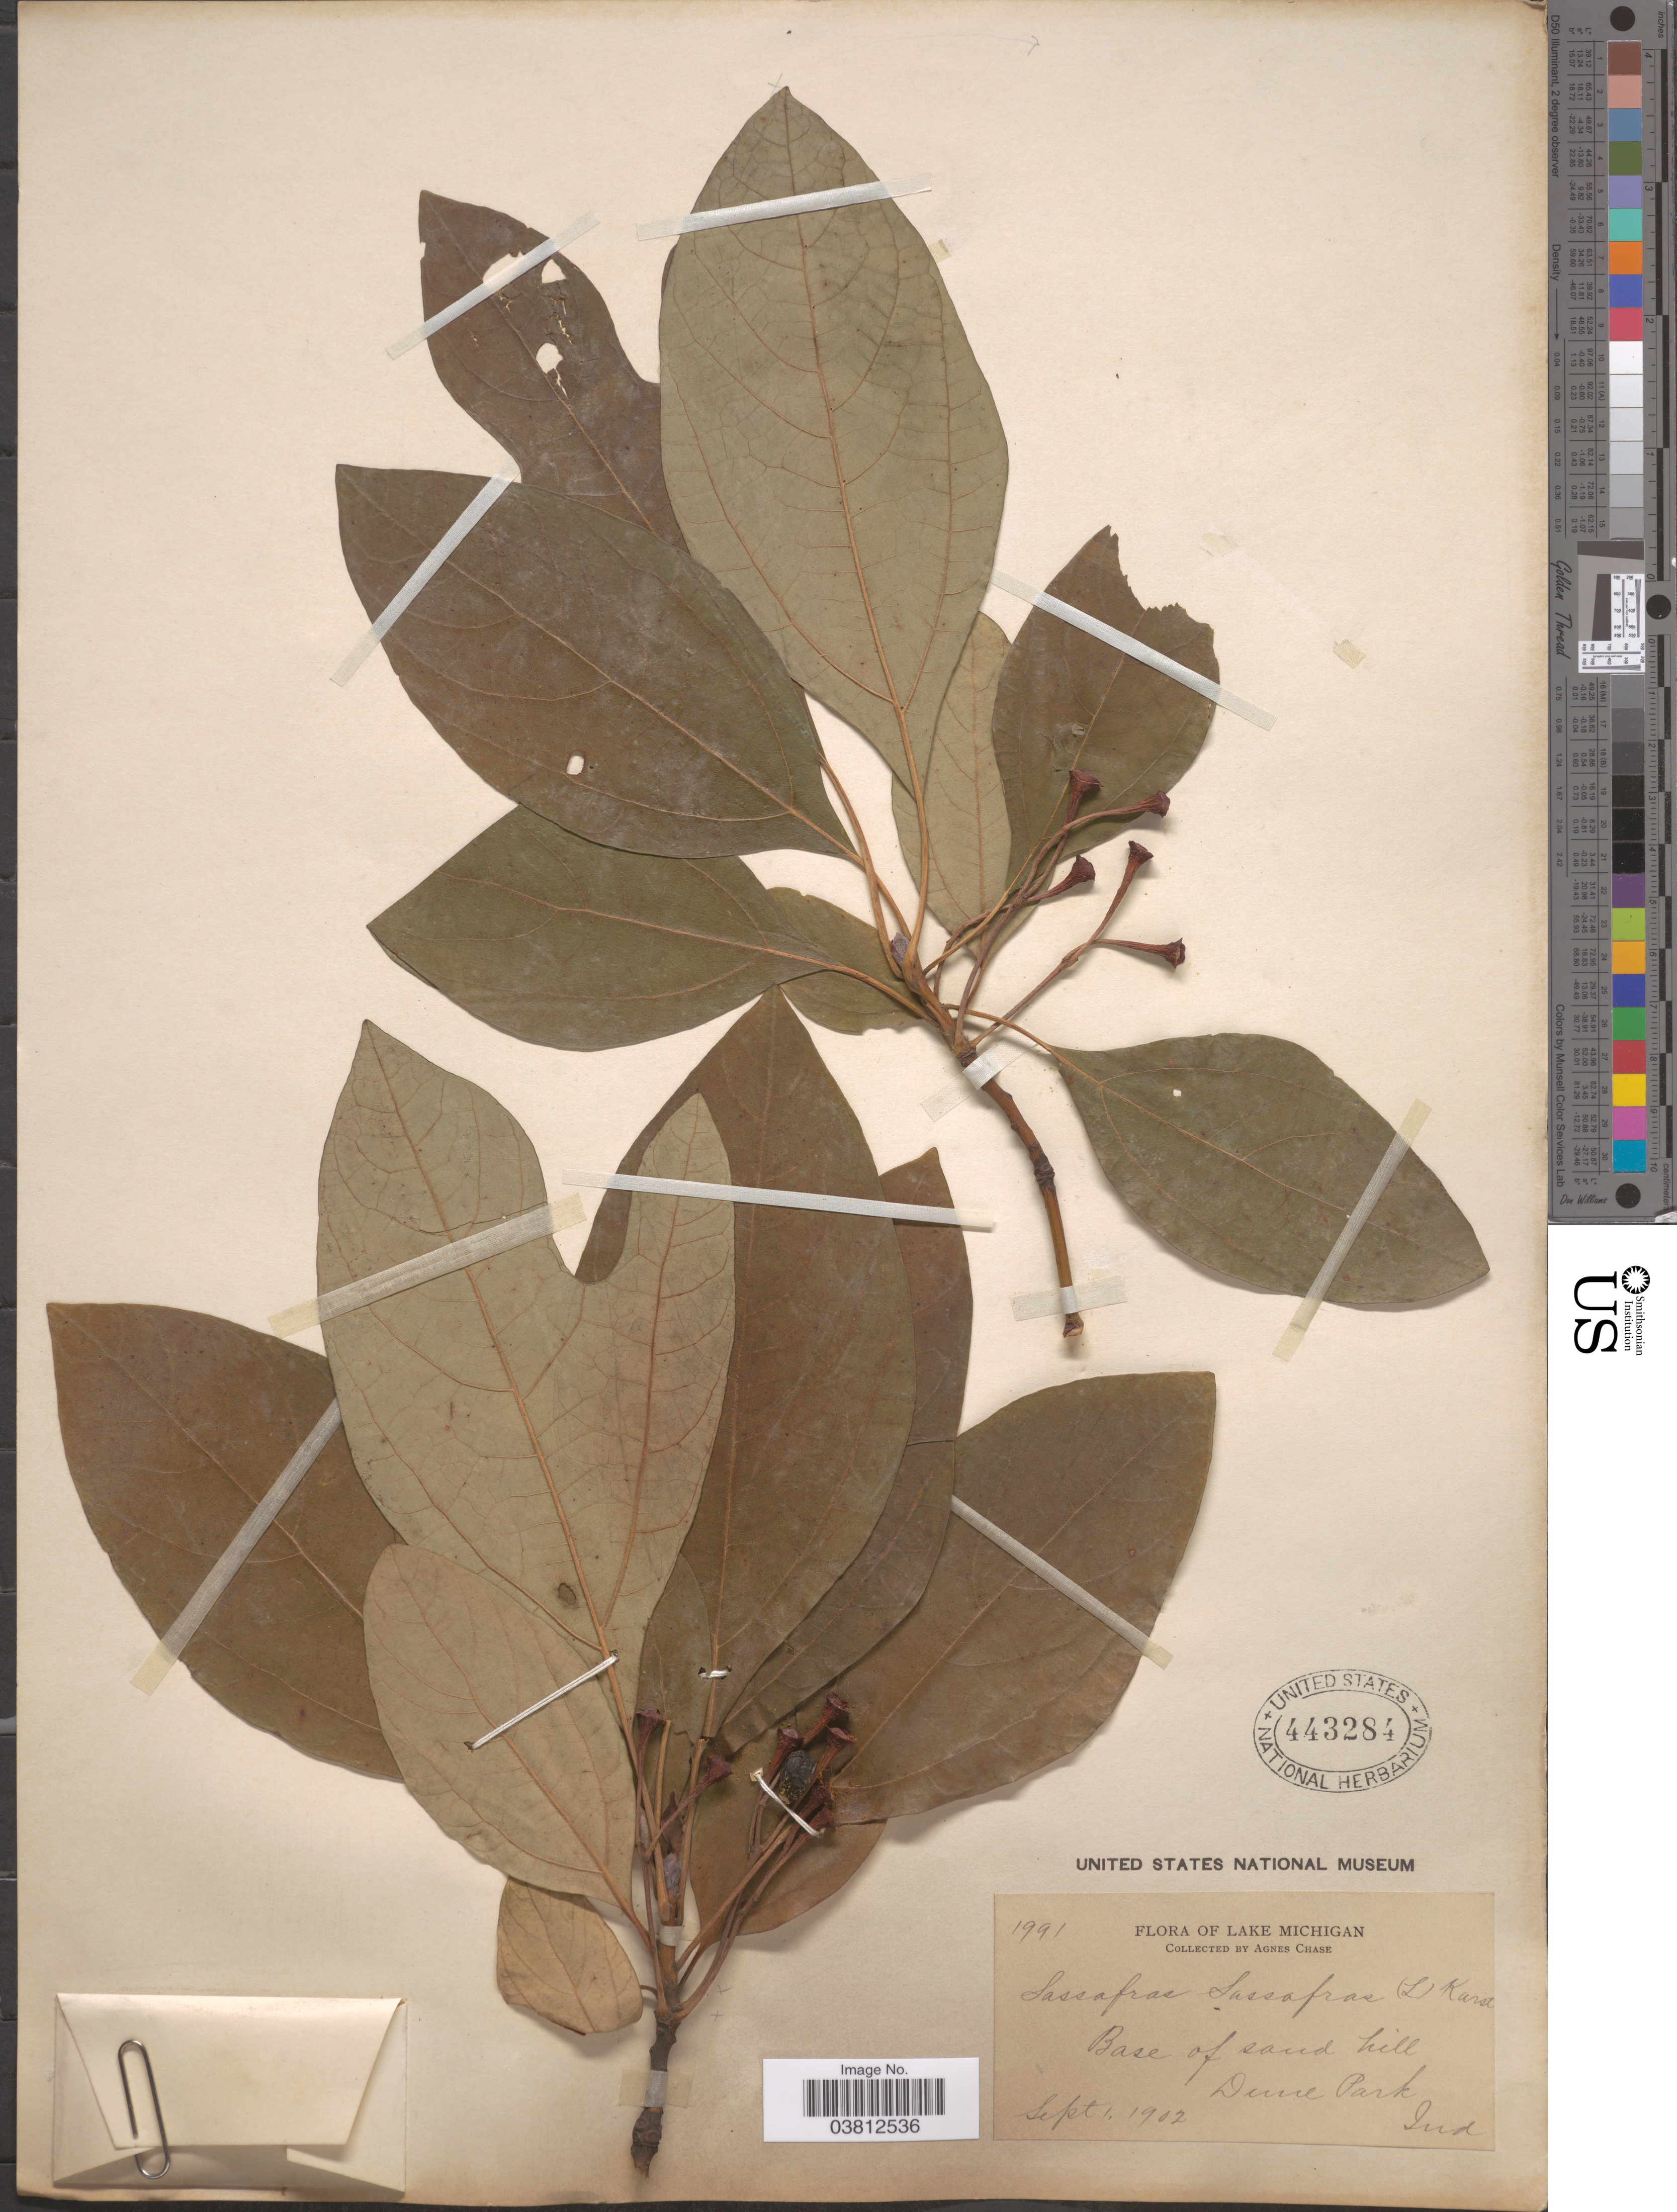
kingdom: Plantae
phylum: Tracheophyta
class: Magnoliopsida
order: Laurales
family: Lauraceae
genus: Sassafras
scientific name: Sassafras albidum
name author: (Nutt.) Nees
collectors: A. Chase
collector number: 1991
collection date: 1902-09-01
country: United States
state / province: Indiana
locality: Lake Michigan. Base of sand hill, Dune Park.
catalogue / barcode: US 443284